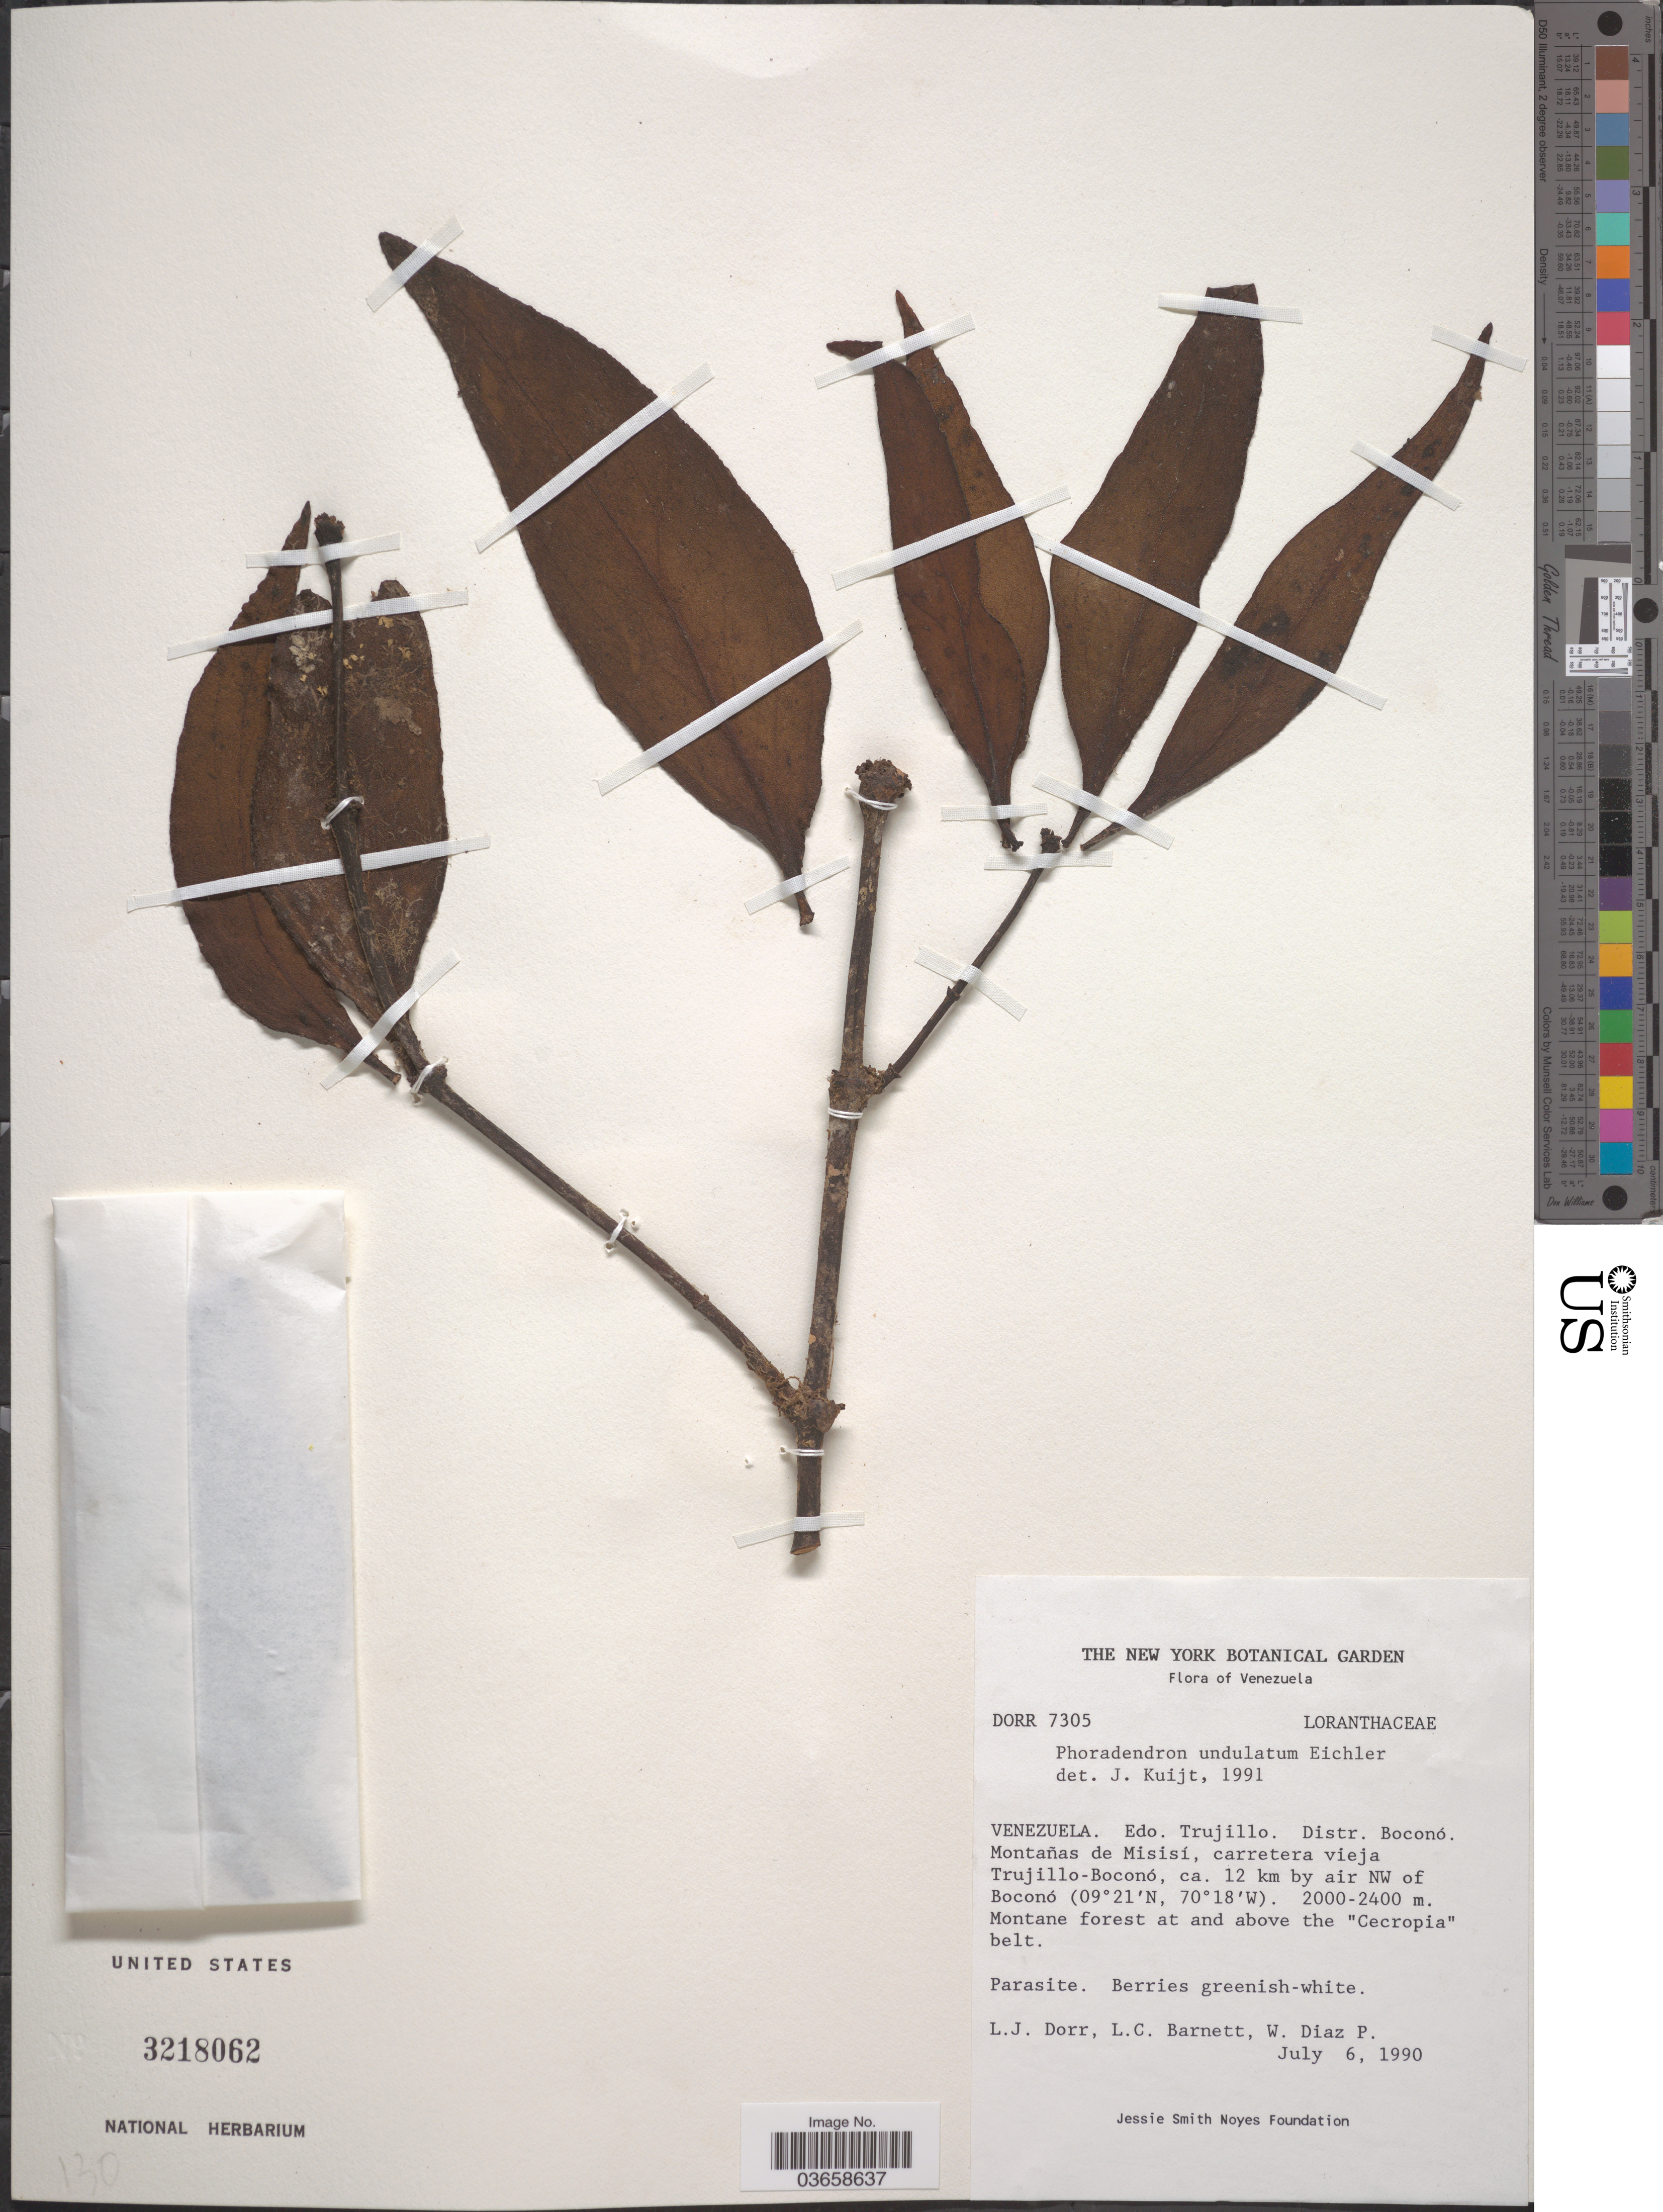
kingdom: Plantae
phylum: Tracheophyta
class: Magnoliopsida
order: Santalales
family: Viscaceae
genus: Phoradendron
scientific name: Phoradendron undulatum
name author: (Pohl ex DC.) Eichler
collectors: L. J. Dorr, L. C. Barnett & W. Díaz P.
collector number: DORR7305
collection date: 1990-07-06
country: Venezuela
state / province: Trujillo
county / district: Boconó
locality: Montañas de Misisí, carretera vieja Trujillo-Boconó, ca. 12 km by air NW of Boconó.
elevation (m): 2000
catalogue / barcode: US 3218062